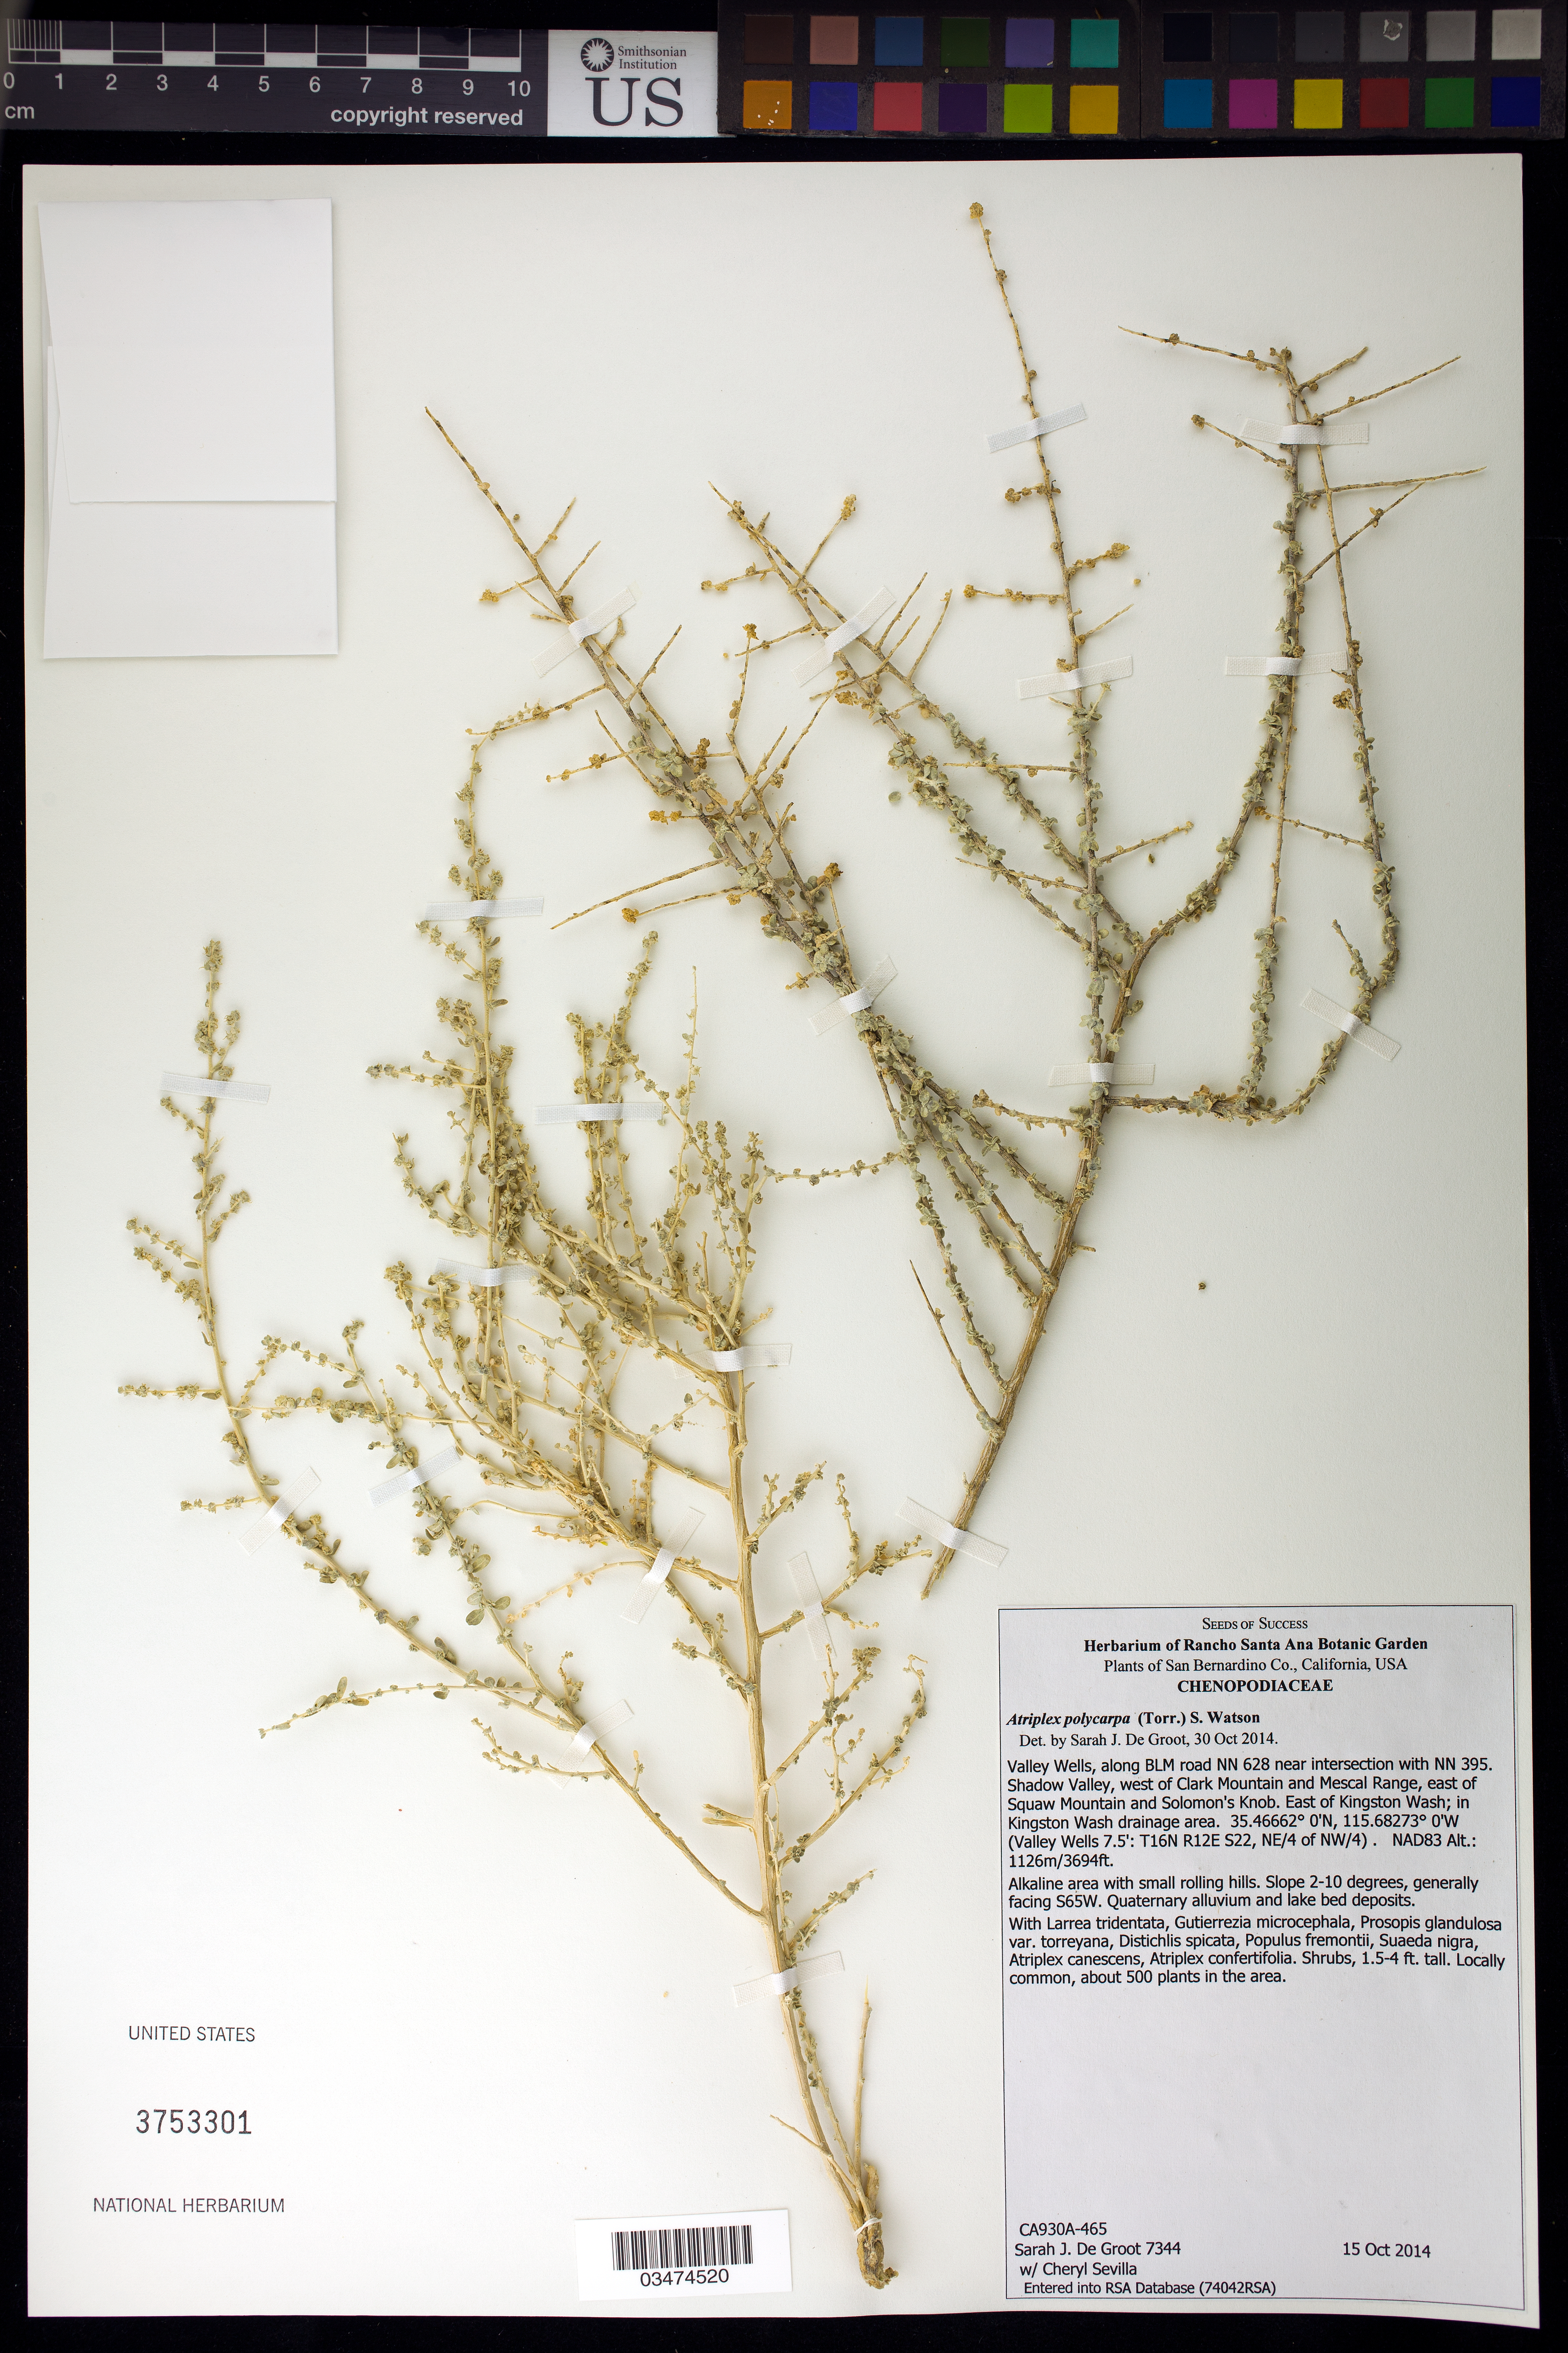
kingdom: Plantae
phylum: Tracheophyta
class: Magnoliopsida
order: Caryophyllales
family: Amaranthaceae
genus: Atriplex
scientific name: Atriplex polycarpa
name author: (Torr.) S. Watson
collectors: S. De Groot & C. Sevilla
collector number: CA930A-465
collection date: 2014-10-15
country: United States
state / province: California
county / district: San Bernardino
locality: Valley Wells. Shadow Valley, W of Clark Mt and Mescal Range, E of Squaw Mt and Solomon's knob. E of Kingston Wash.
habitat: Quaternary alluviumand lake bed deposits.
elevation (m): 1126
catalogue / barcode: US 3753301